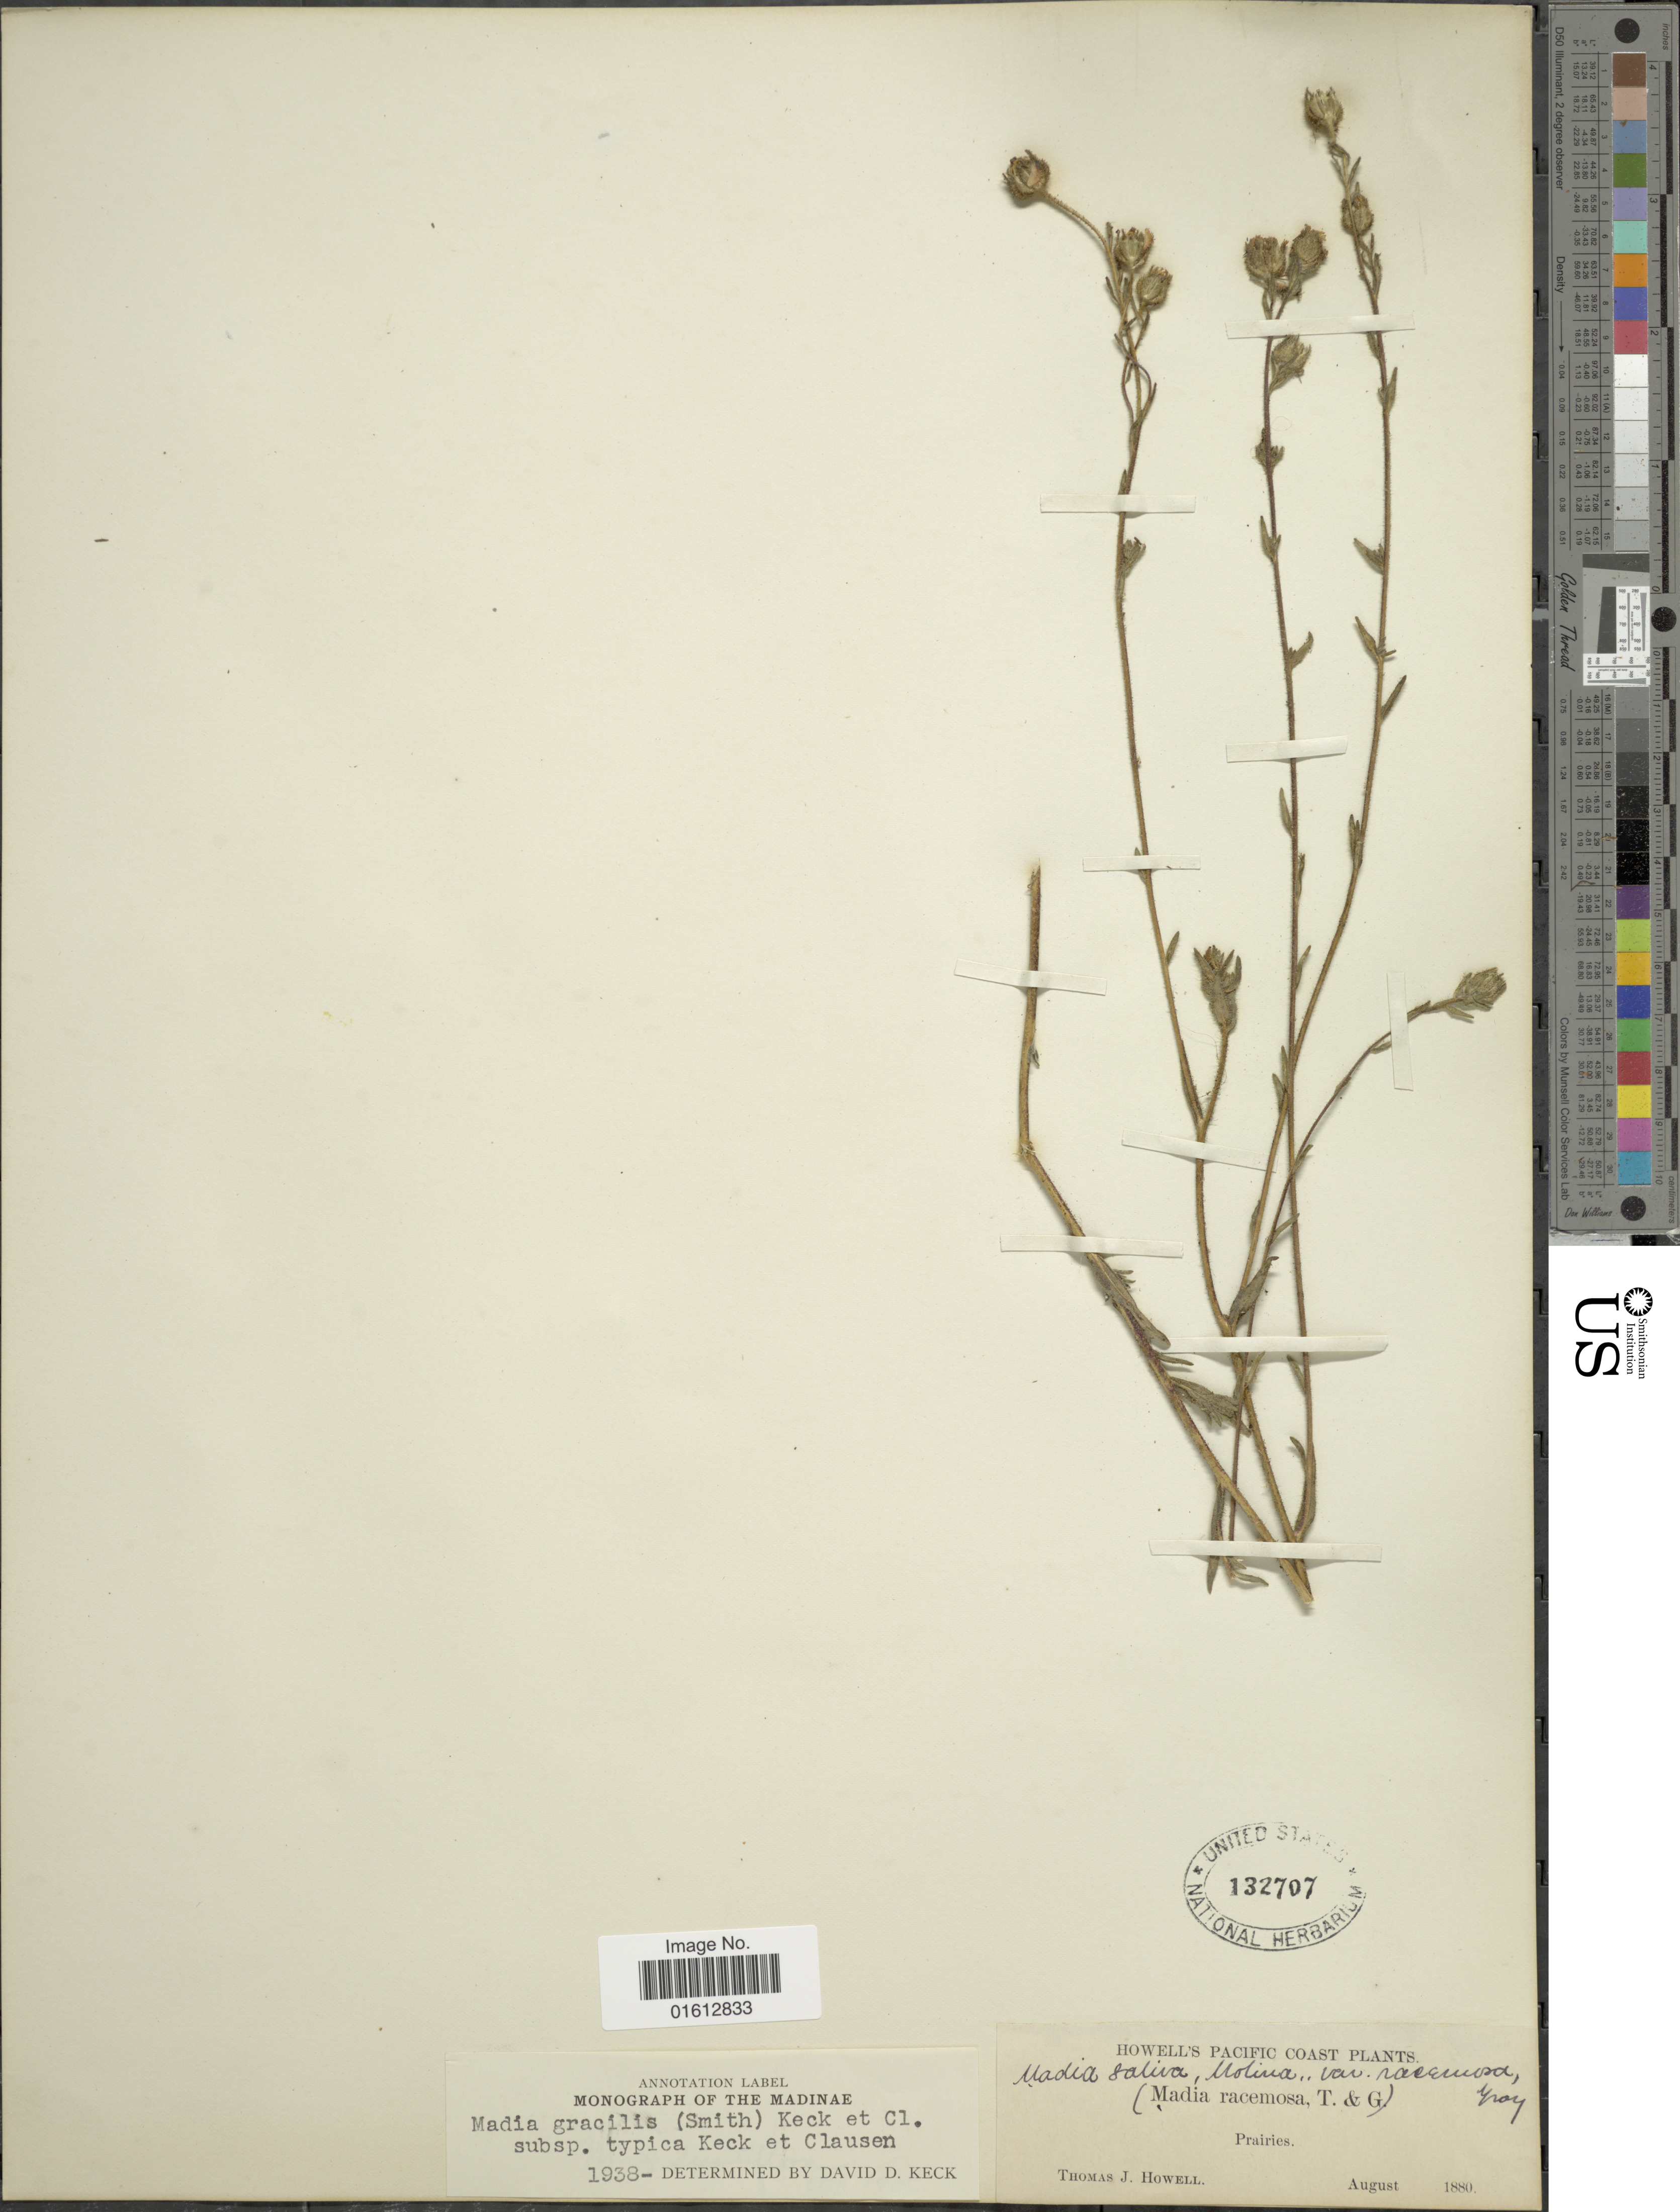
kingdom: Plantae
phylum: Tracheophyta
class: Magnoliopsida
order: Asterales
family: Asteraceae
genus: Madia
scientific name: Madia gracilis subsp. gracilis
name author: (Sm.) D.D. Keck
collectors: T. J. Howell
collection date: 1880-08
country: United States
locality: Pacific Coast, Prairies.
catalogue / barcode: US 132707